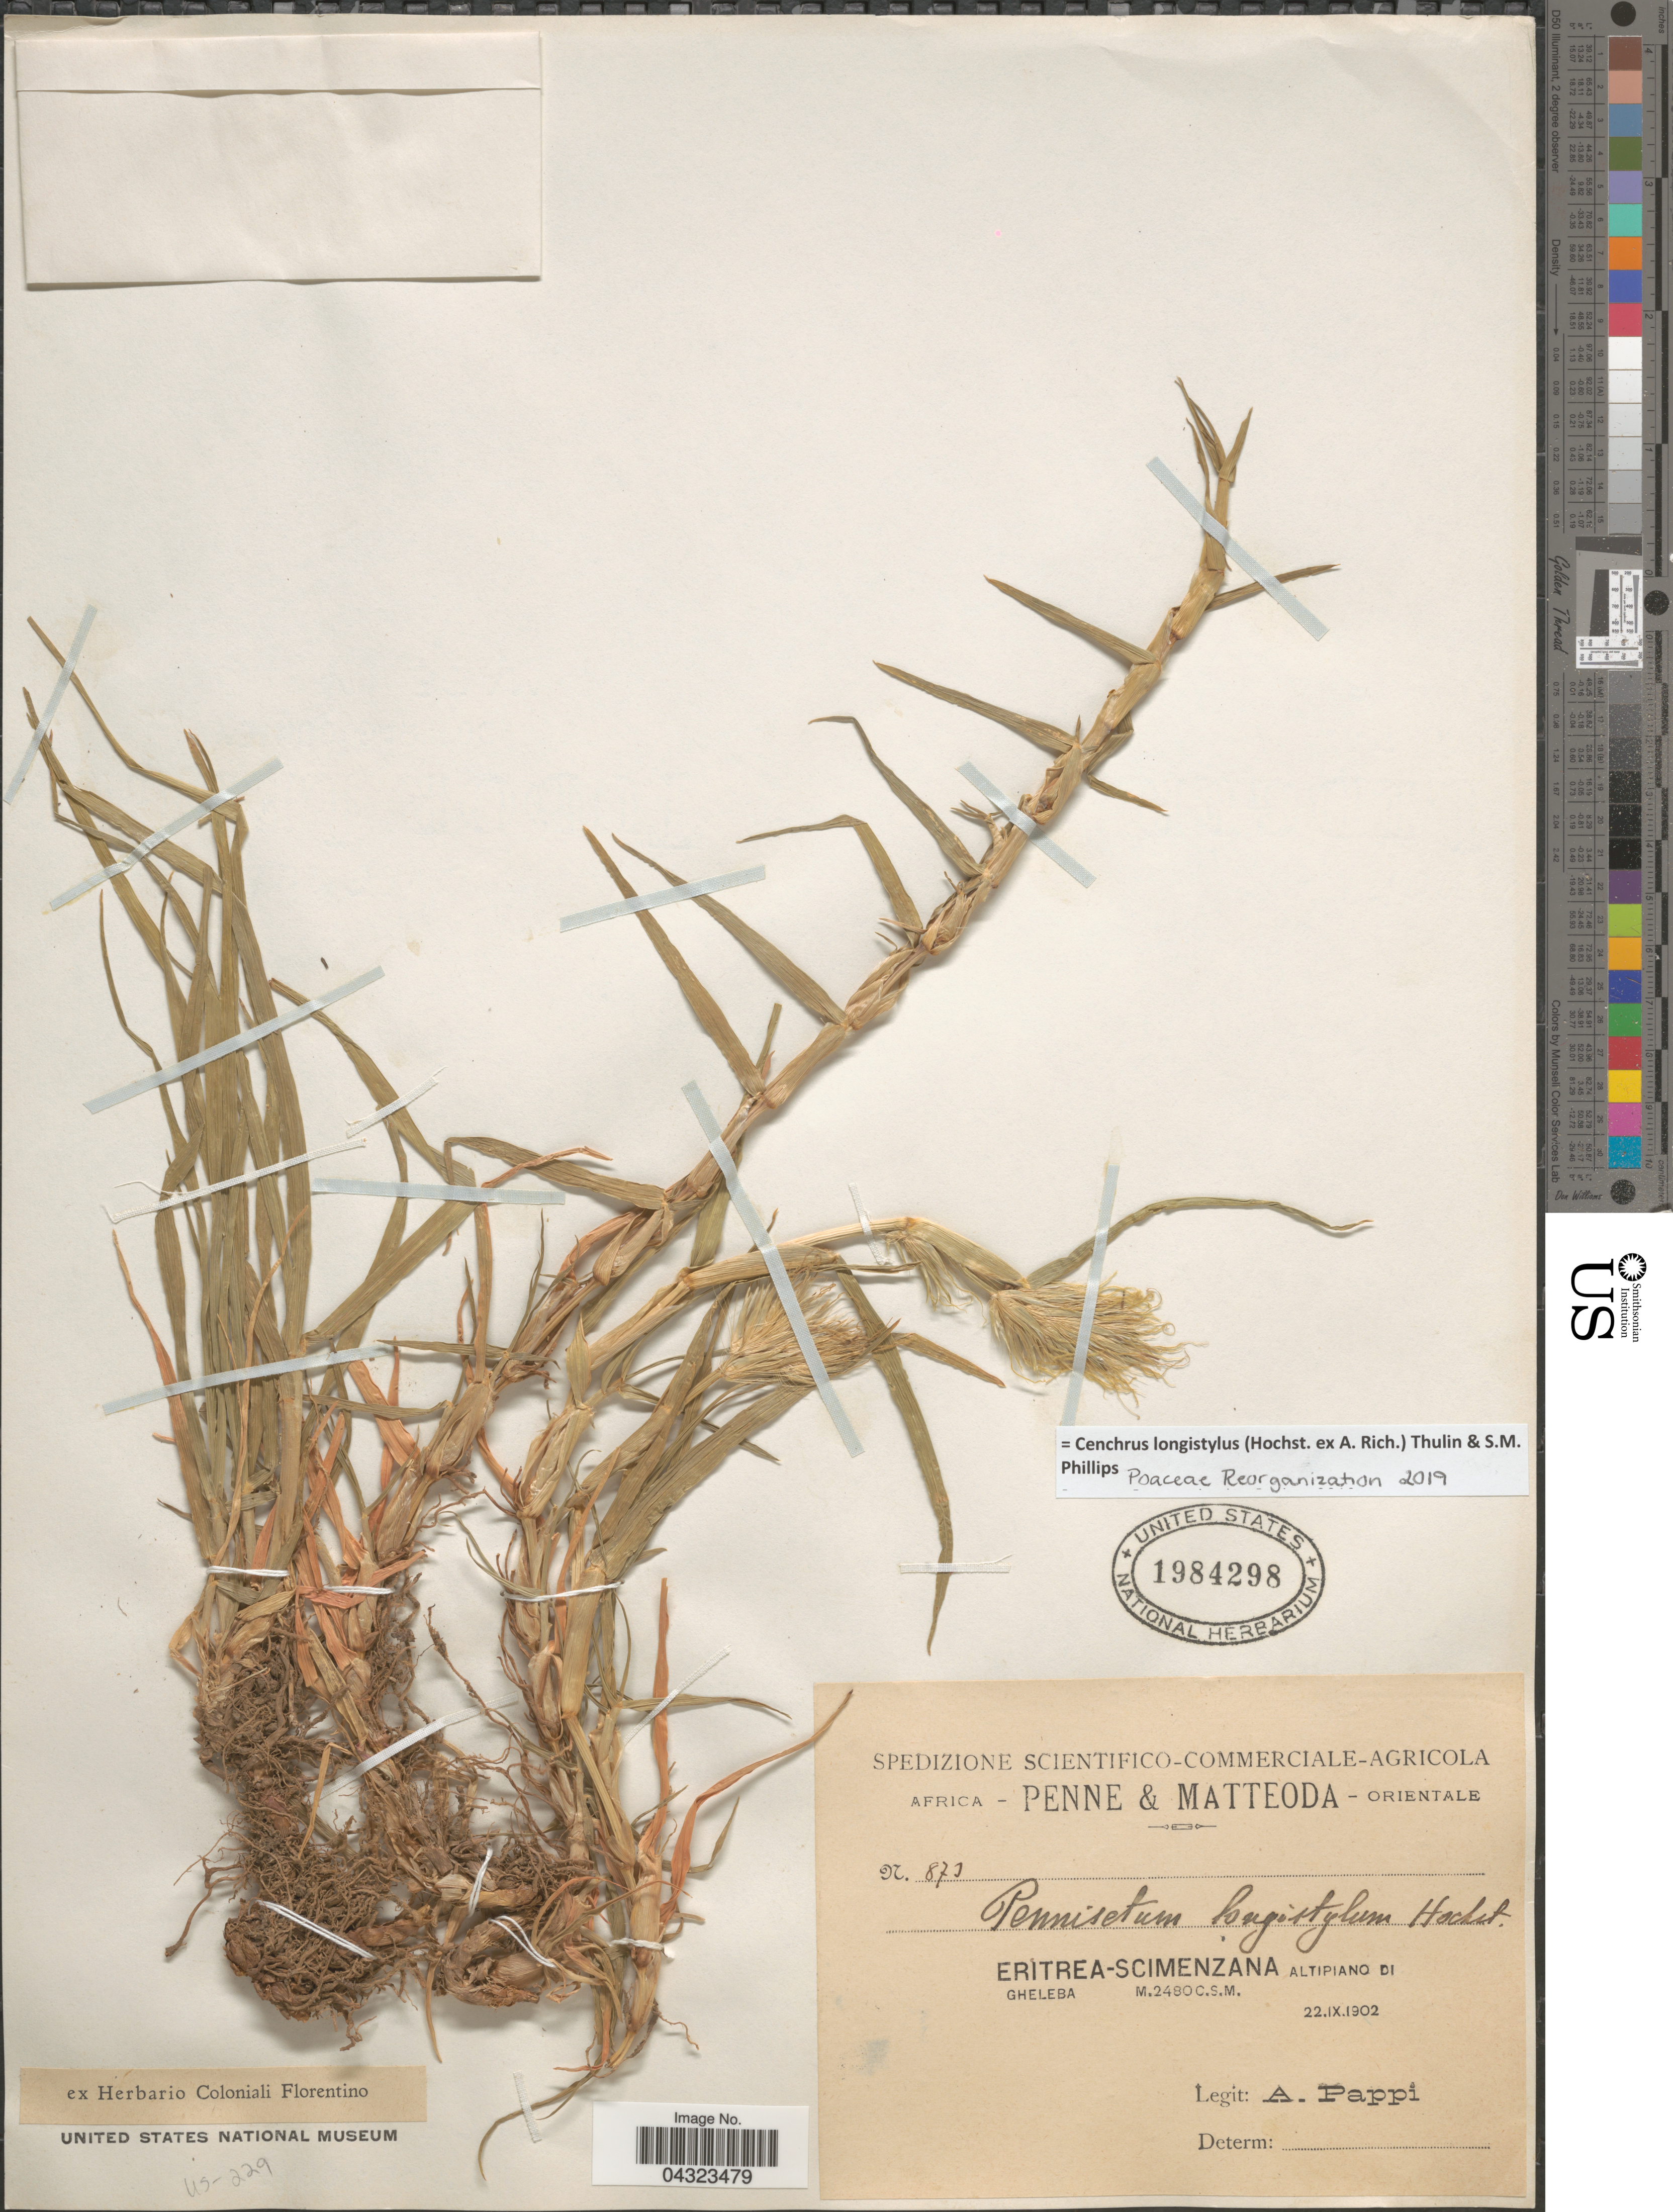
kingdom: Plantae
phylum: Tracheophyta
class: Liliopsida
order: Poales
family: Poaceae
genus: Cenchrus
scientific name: Cenchrus longistylus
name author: (Hochst. ex A. Rich.) Thulin & S.M. Phillips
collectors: A. Pappi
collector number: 873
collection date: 1902-09-22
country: Eritrea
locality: Scimenzana altipiano di Gheleba.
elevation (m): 2480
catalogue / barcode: US 1984298